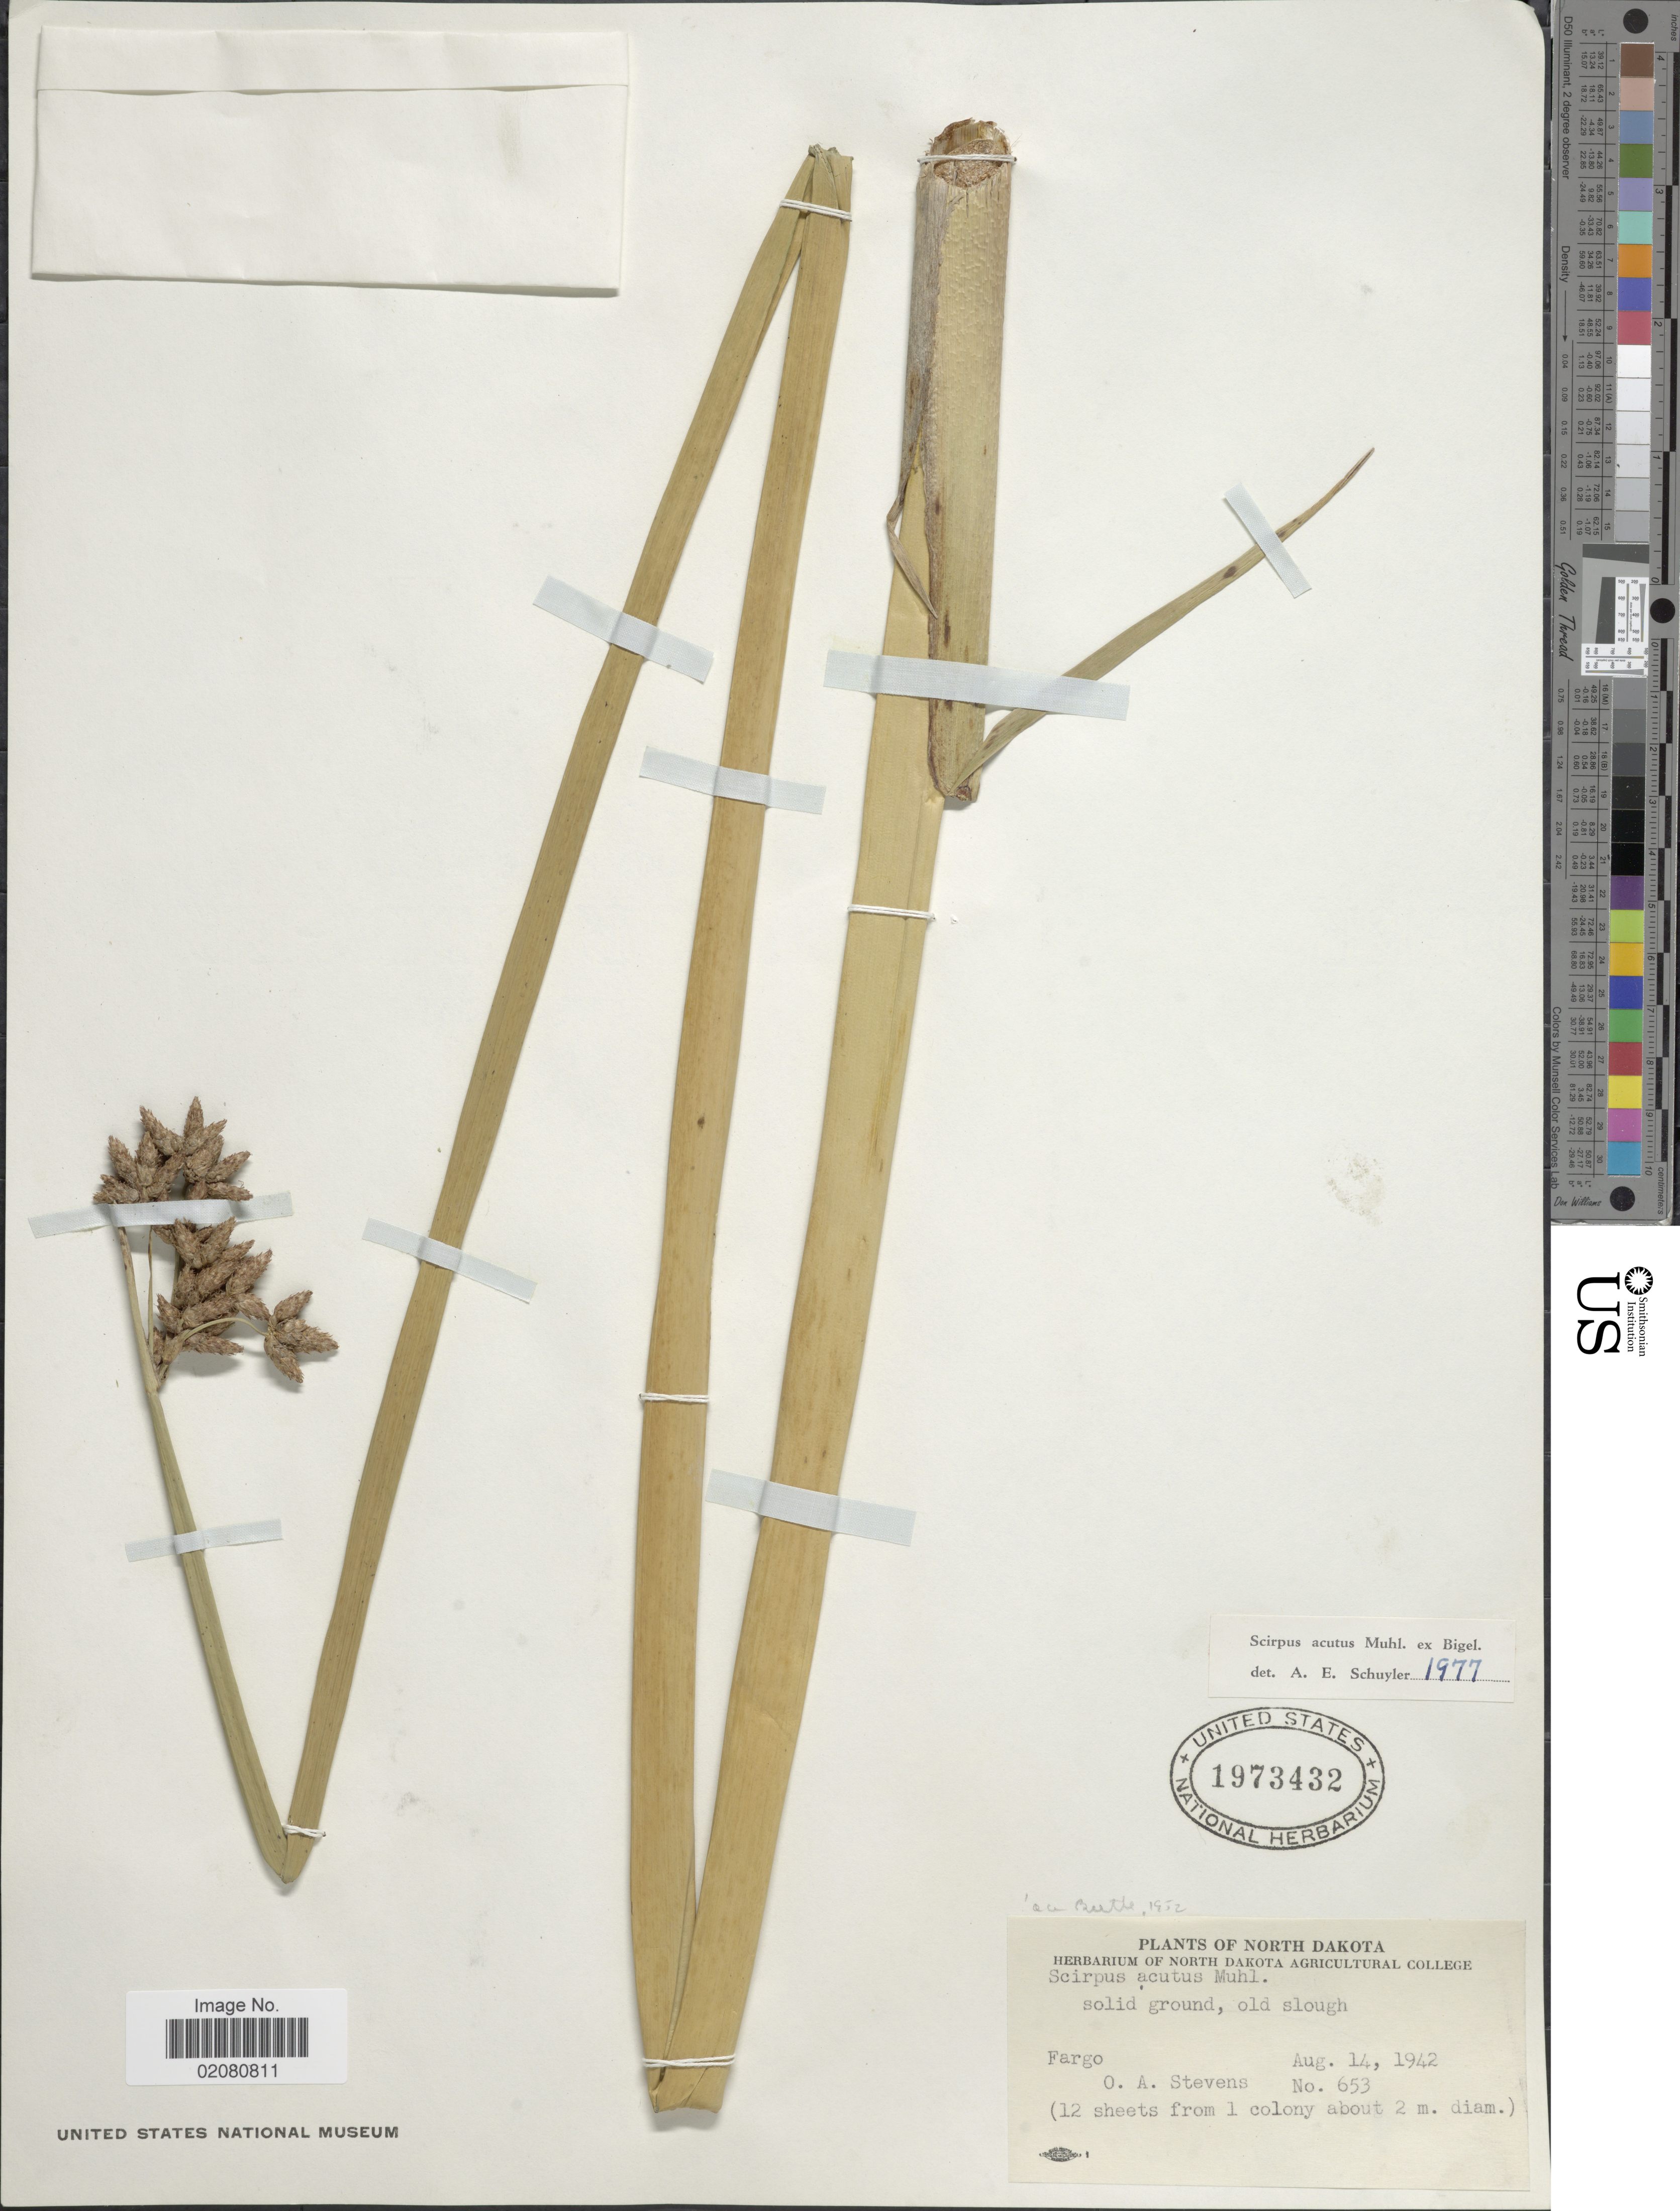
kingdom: Plantae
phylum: Tracheophyta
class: Liliopsida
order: Poales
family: Cyperaceae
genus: Schoenoplectus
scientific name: Schoenoplectus acutus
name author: (Muhl. ex Bigelow) Á. Löve & D. Löve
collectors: O. A. Stevens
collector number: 653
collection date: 1942-08-14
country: United States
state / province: North Dakota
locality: Fargo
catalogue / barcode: US 1973432